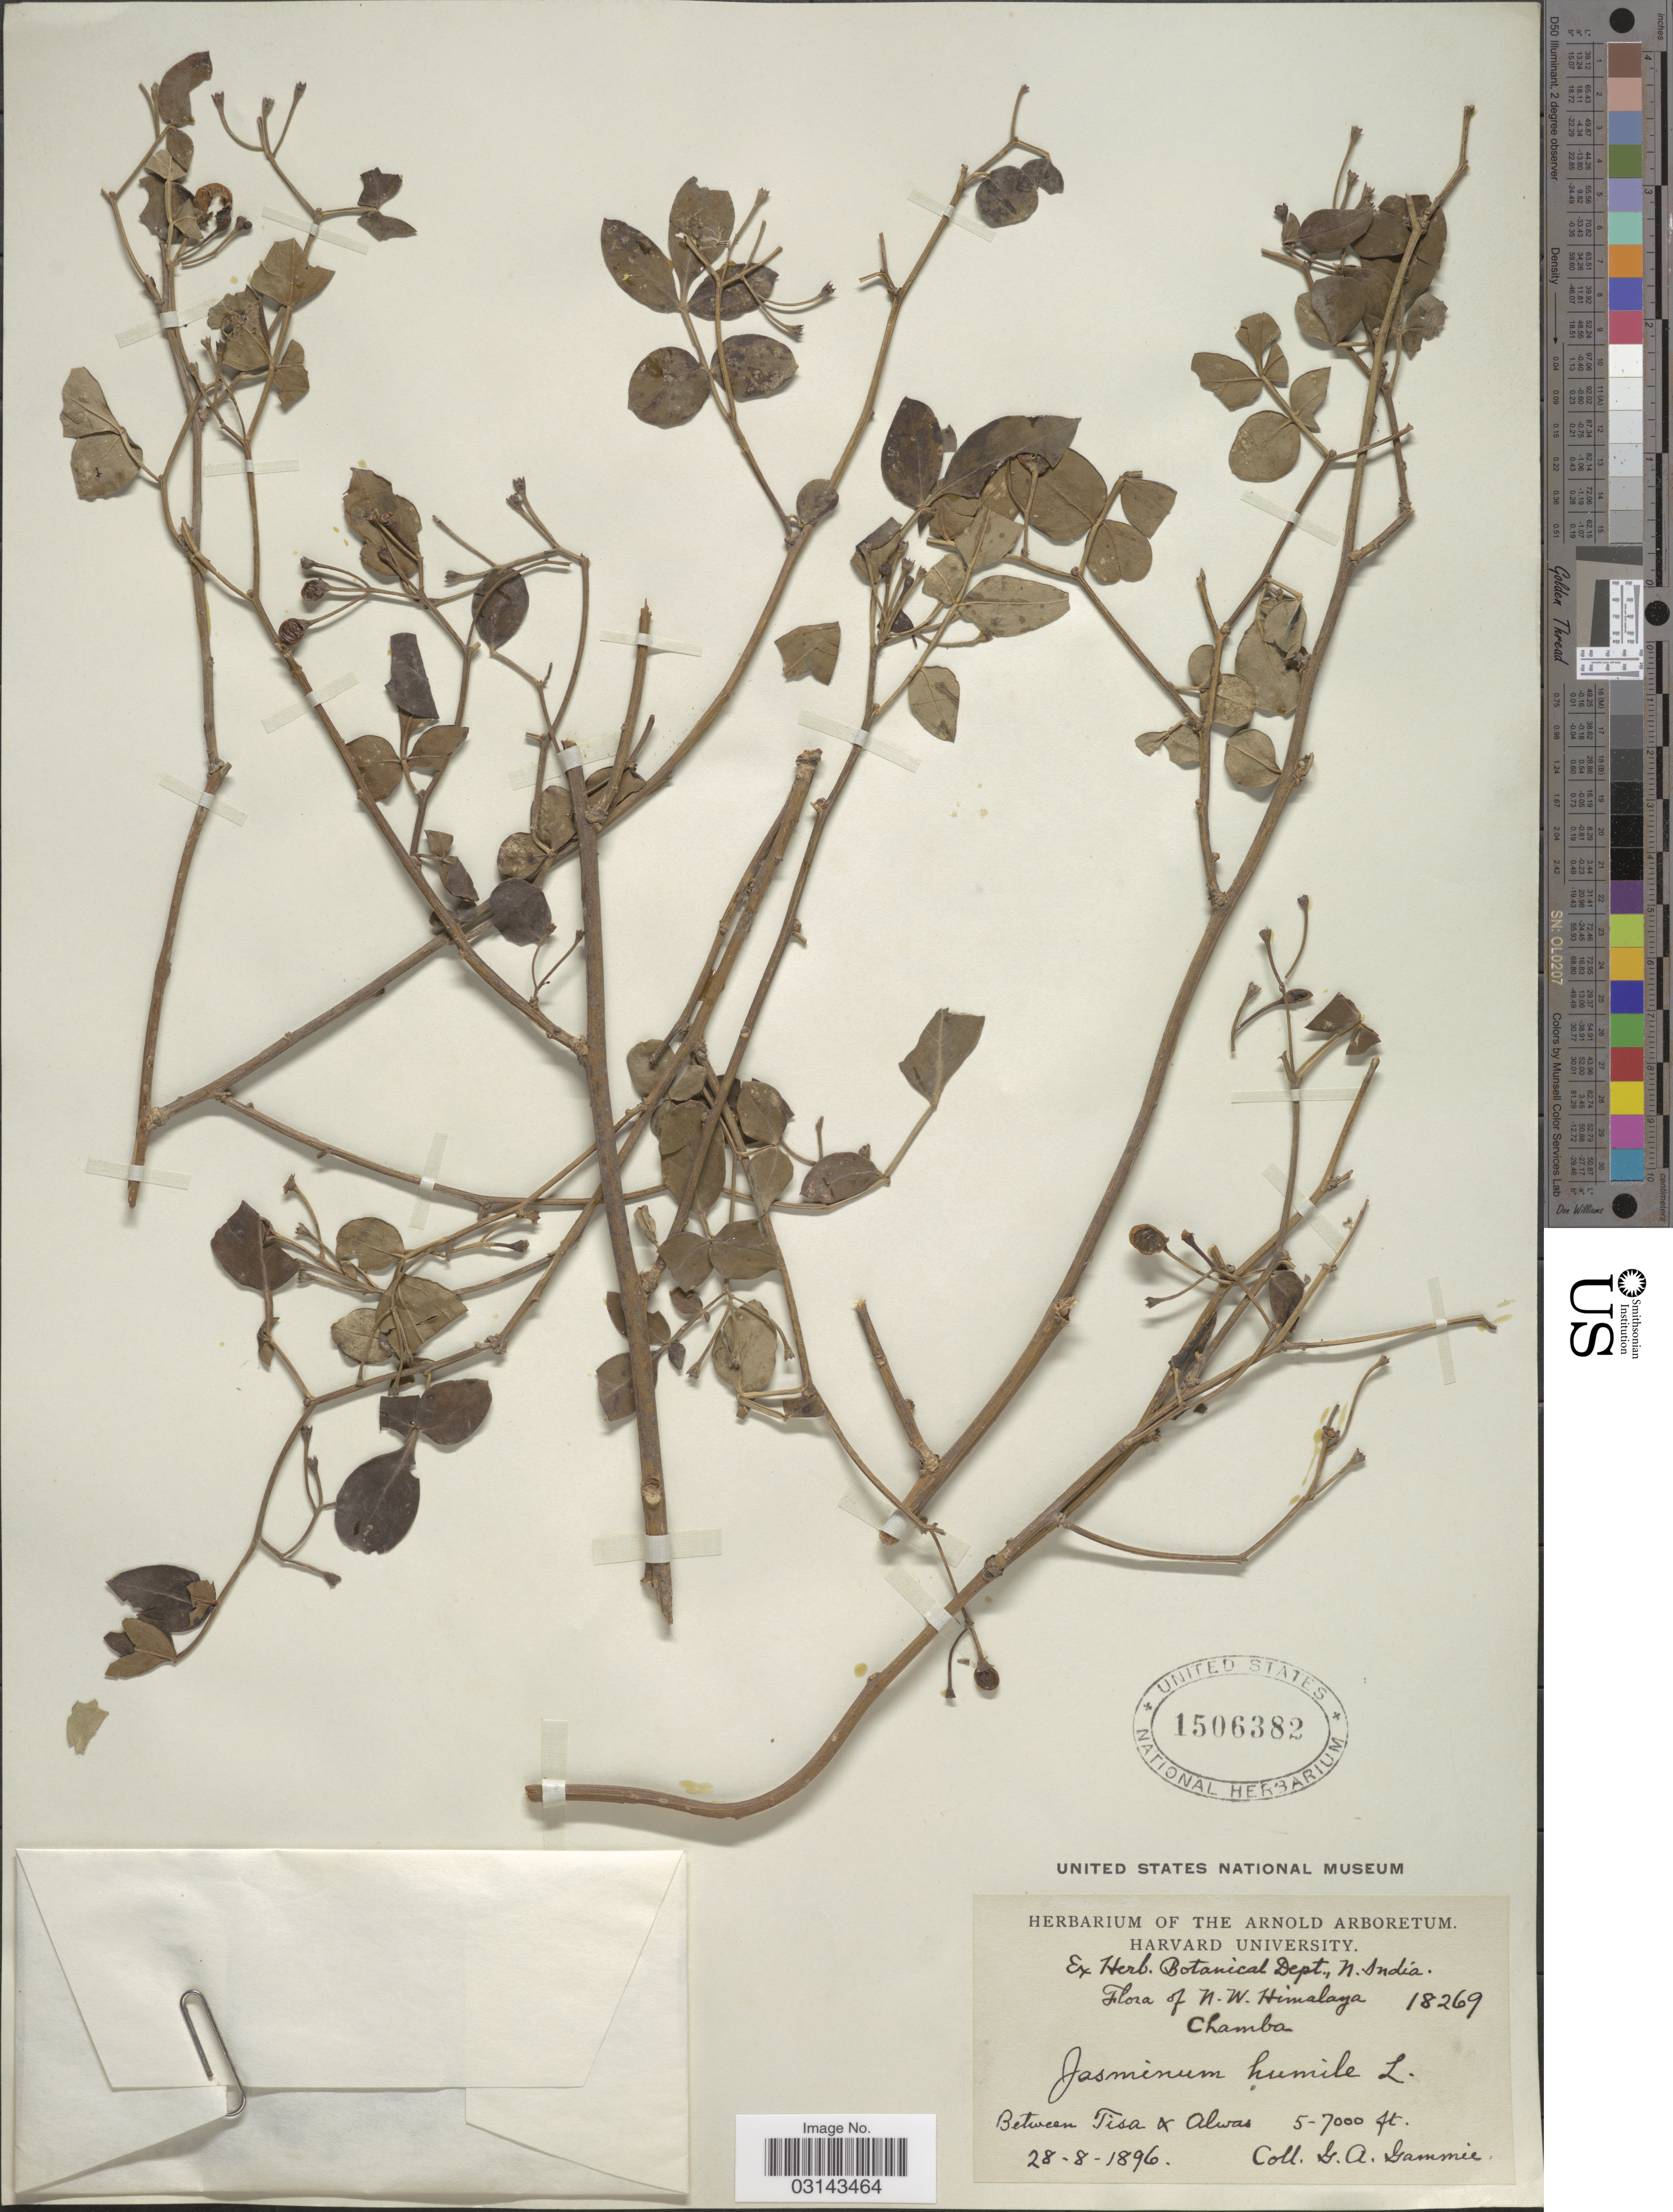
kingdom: Plantae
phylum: Tracheophyta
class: Magnoliopsida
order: Lamiales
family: Oleaceae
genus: Jasminum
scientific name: Jasminum humile var. humile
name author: L.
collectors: G. Gammie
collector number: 18269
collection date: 1896-08-28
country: India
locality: N.W. Himalaya. Between Tisa & Alwas.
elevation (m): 1524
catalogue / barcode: US 1506382